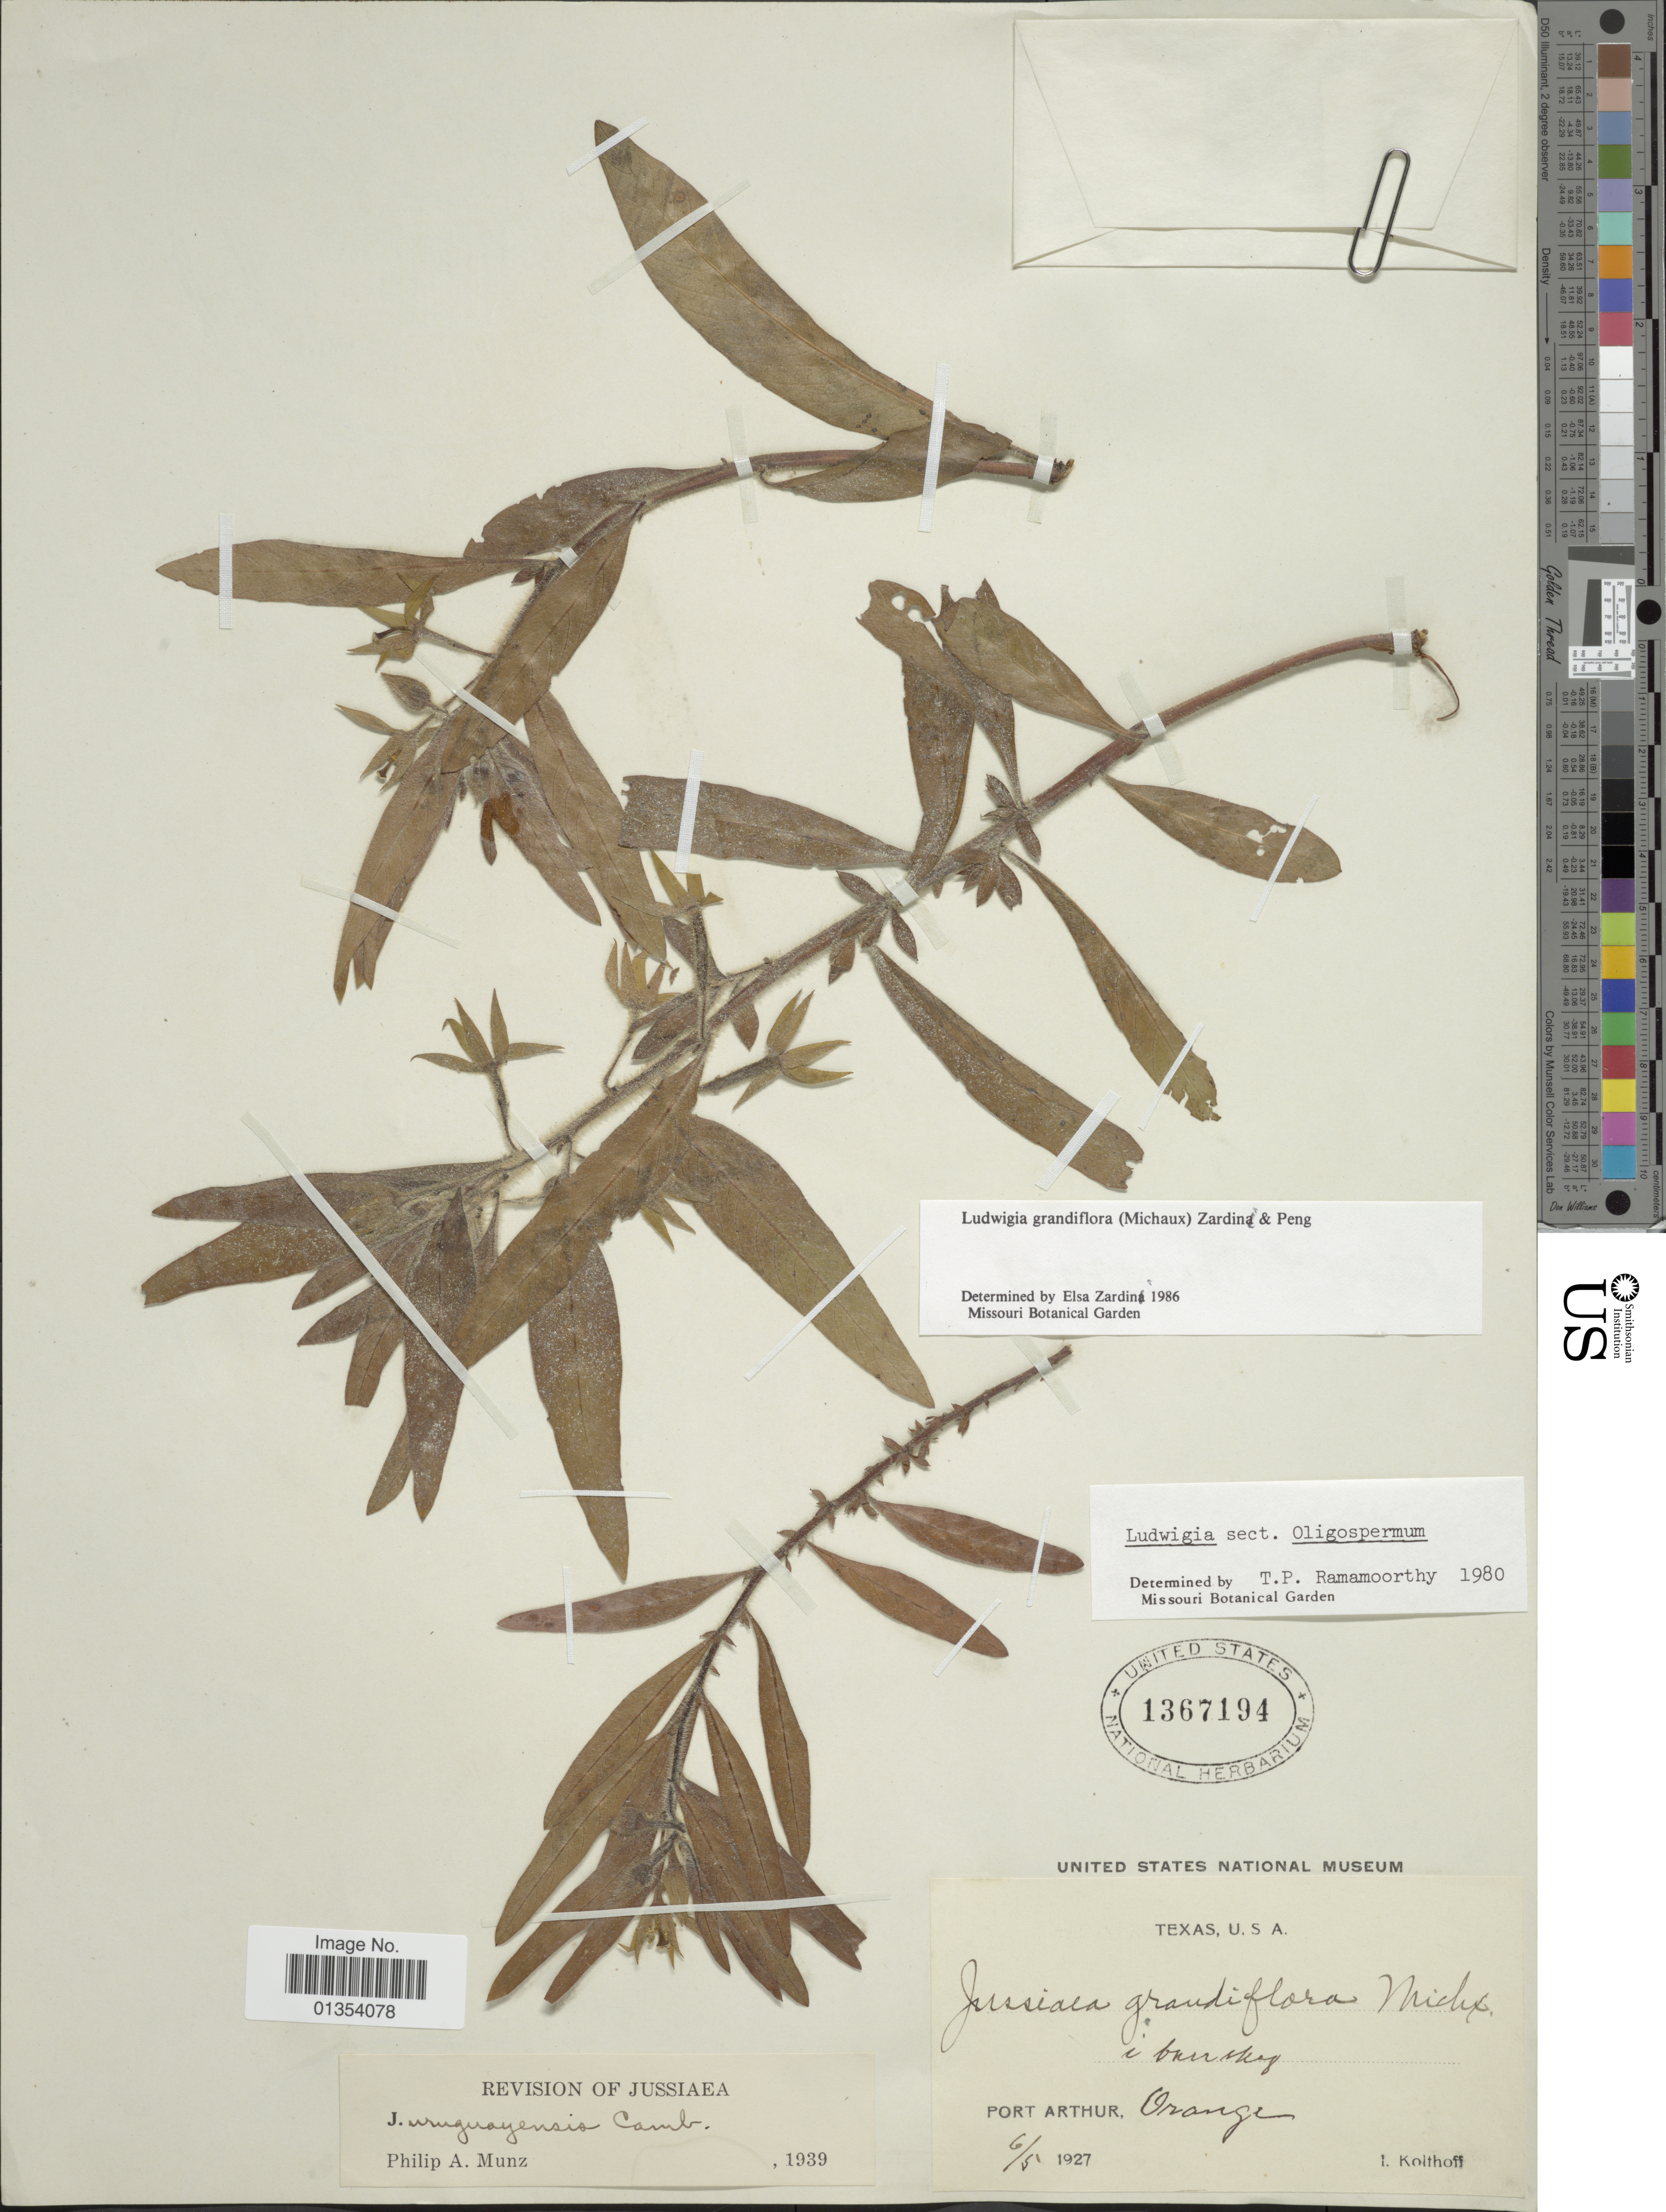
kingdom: Plantae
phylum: Tracheophyta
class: Magnoliopsida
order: Myrtales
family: Onagraceae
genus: Ludwigia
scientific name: Ludwigia grandiflora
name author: (Michx.) Greuter & Burdet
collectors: I. Kolthoff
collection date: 1927-05-06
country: United States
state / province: Texas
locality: Port Arthur, Orange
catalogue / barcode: US 1367194